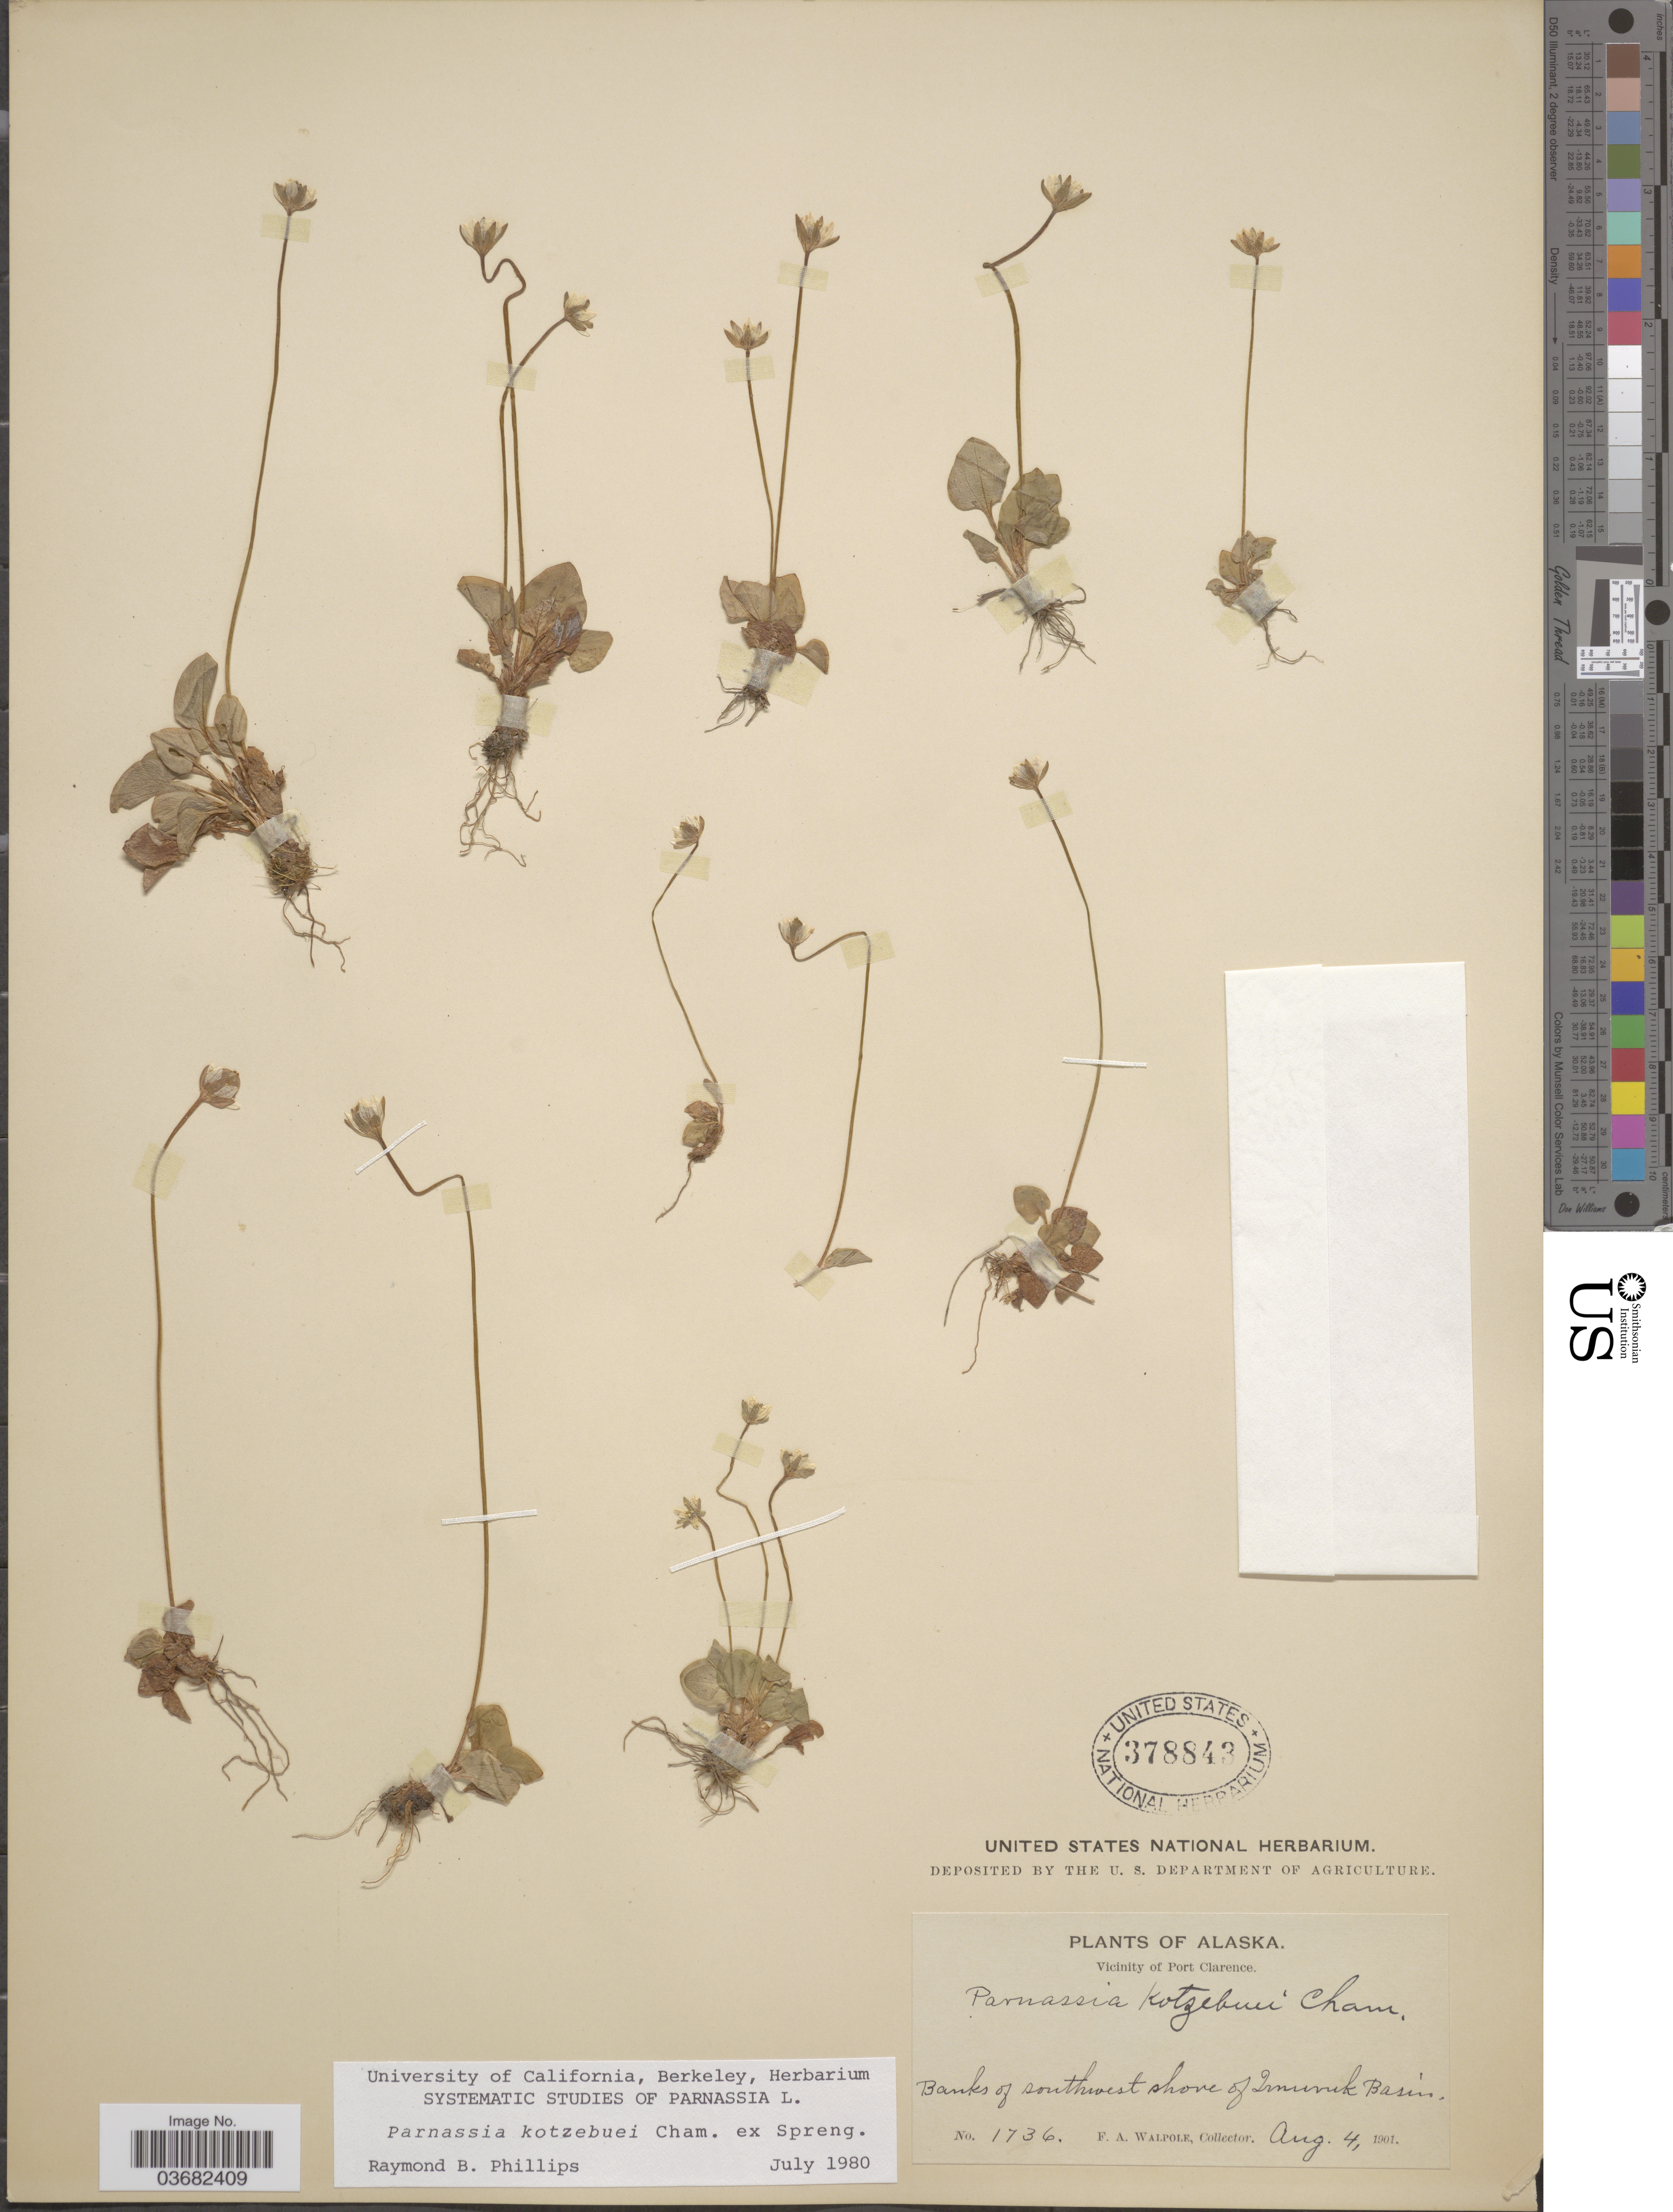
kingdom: Plantae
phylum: Tracheophyta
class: Magnoliopsida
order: Celastrales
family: Parnassiaceae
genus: Parnassia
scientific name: Parnassia kotzebuei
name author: Cham. ex Spreng.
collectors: F. Walpole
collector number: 1736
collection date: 1901-08-04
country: United States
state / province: Alaska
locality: Vicinity of Port Clarence. Banks of southwest shore of Imuruk Basin.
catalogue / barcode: US 378843